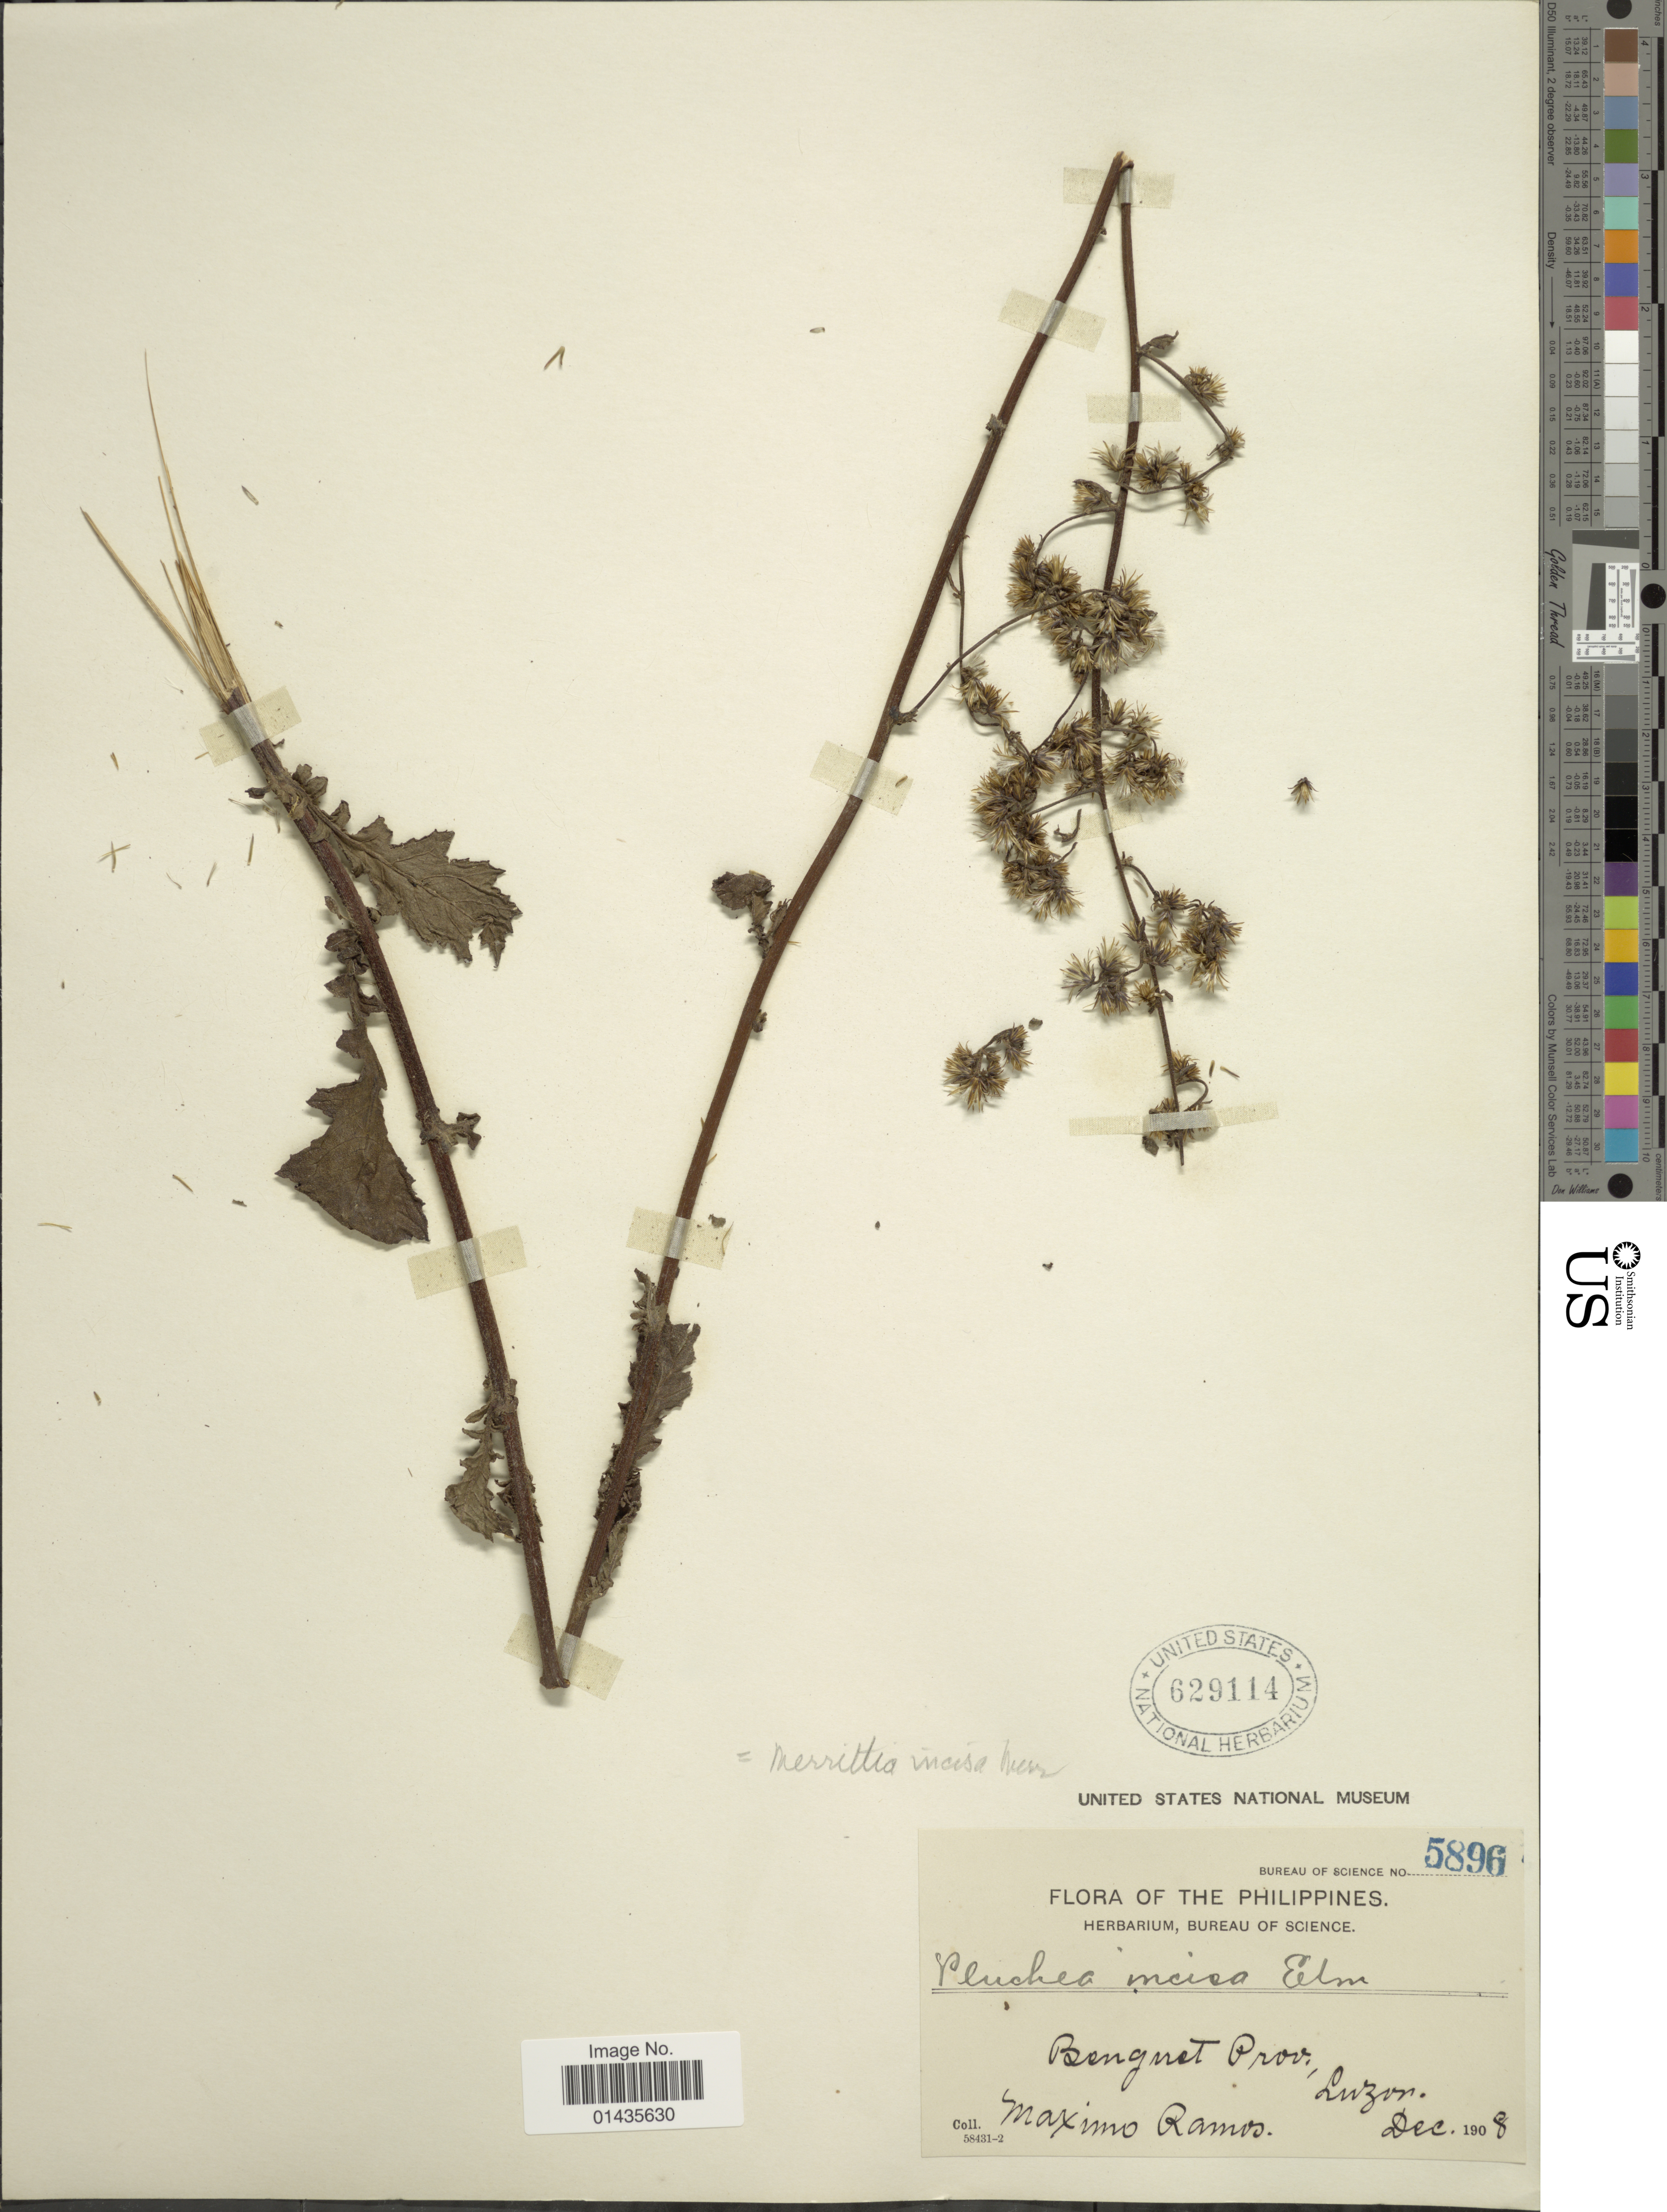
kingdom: Plantae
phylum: Tracheophyta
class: Magnoliopsida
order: Asterales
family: Asteraceae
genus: Blumea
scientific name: Blumea benguetensis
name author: (Elmer) Mattf.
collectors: M. Ramos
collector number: Bureau of Science 5896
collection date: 1908-12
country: Philippines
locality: Benguet Prov., Luzon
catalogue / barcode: US 629114